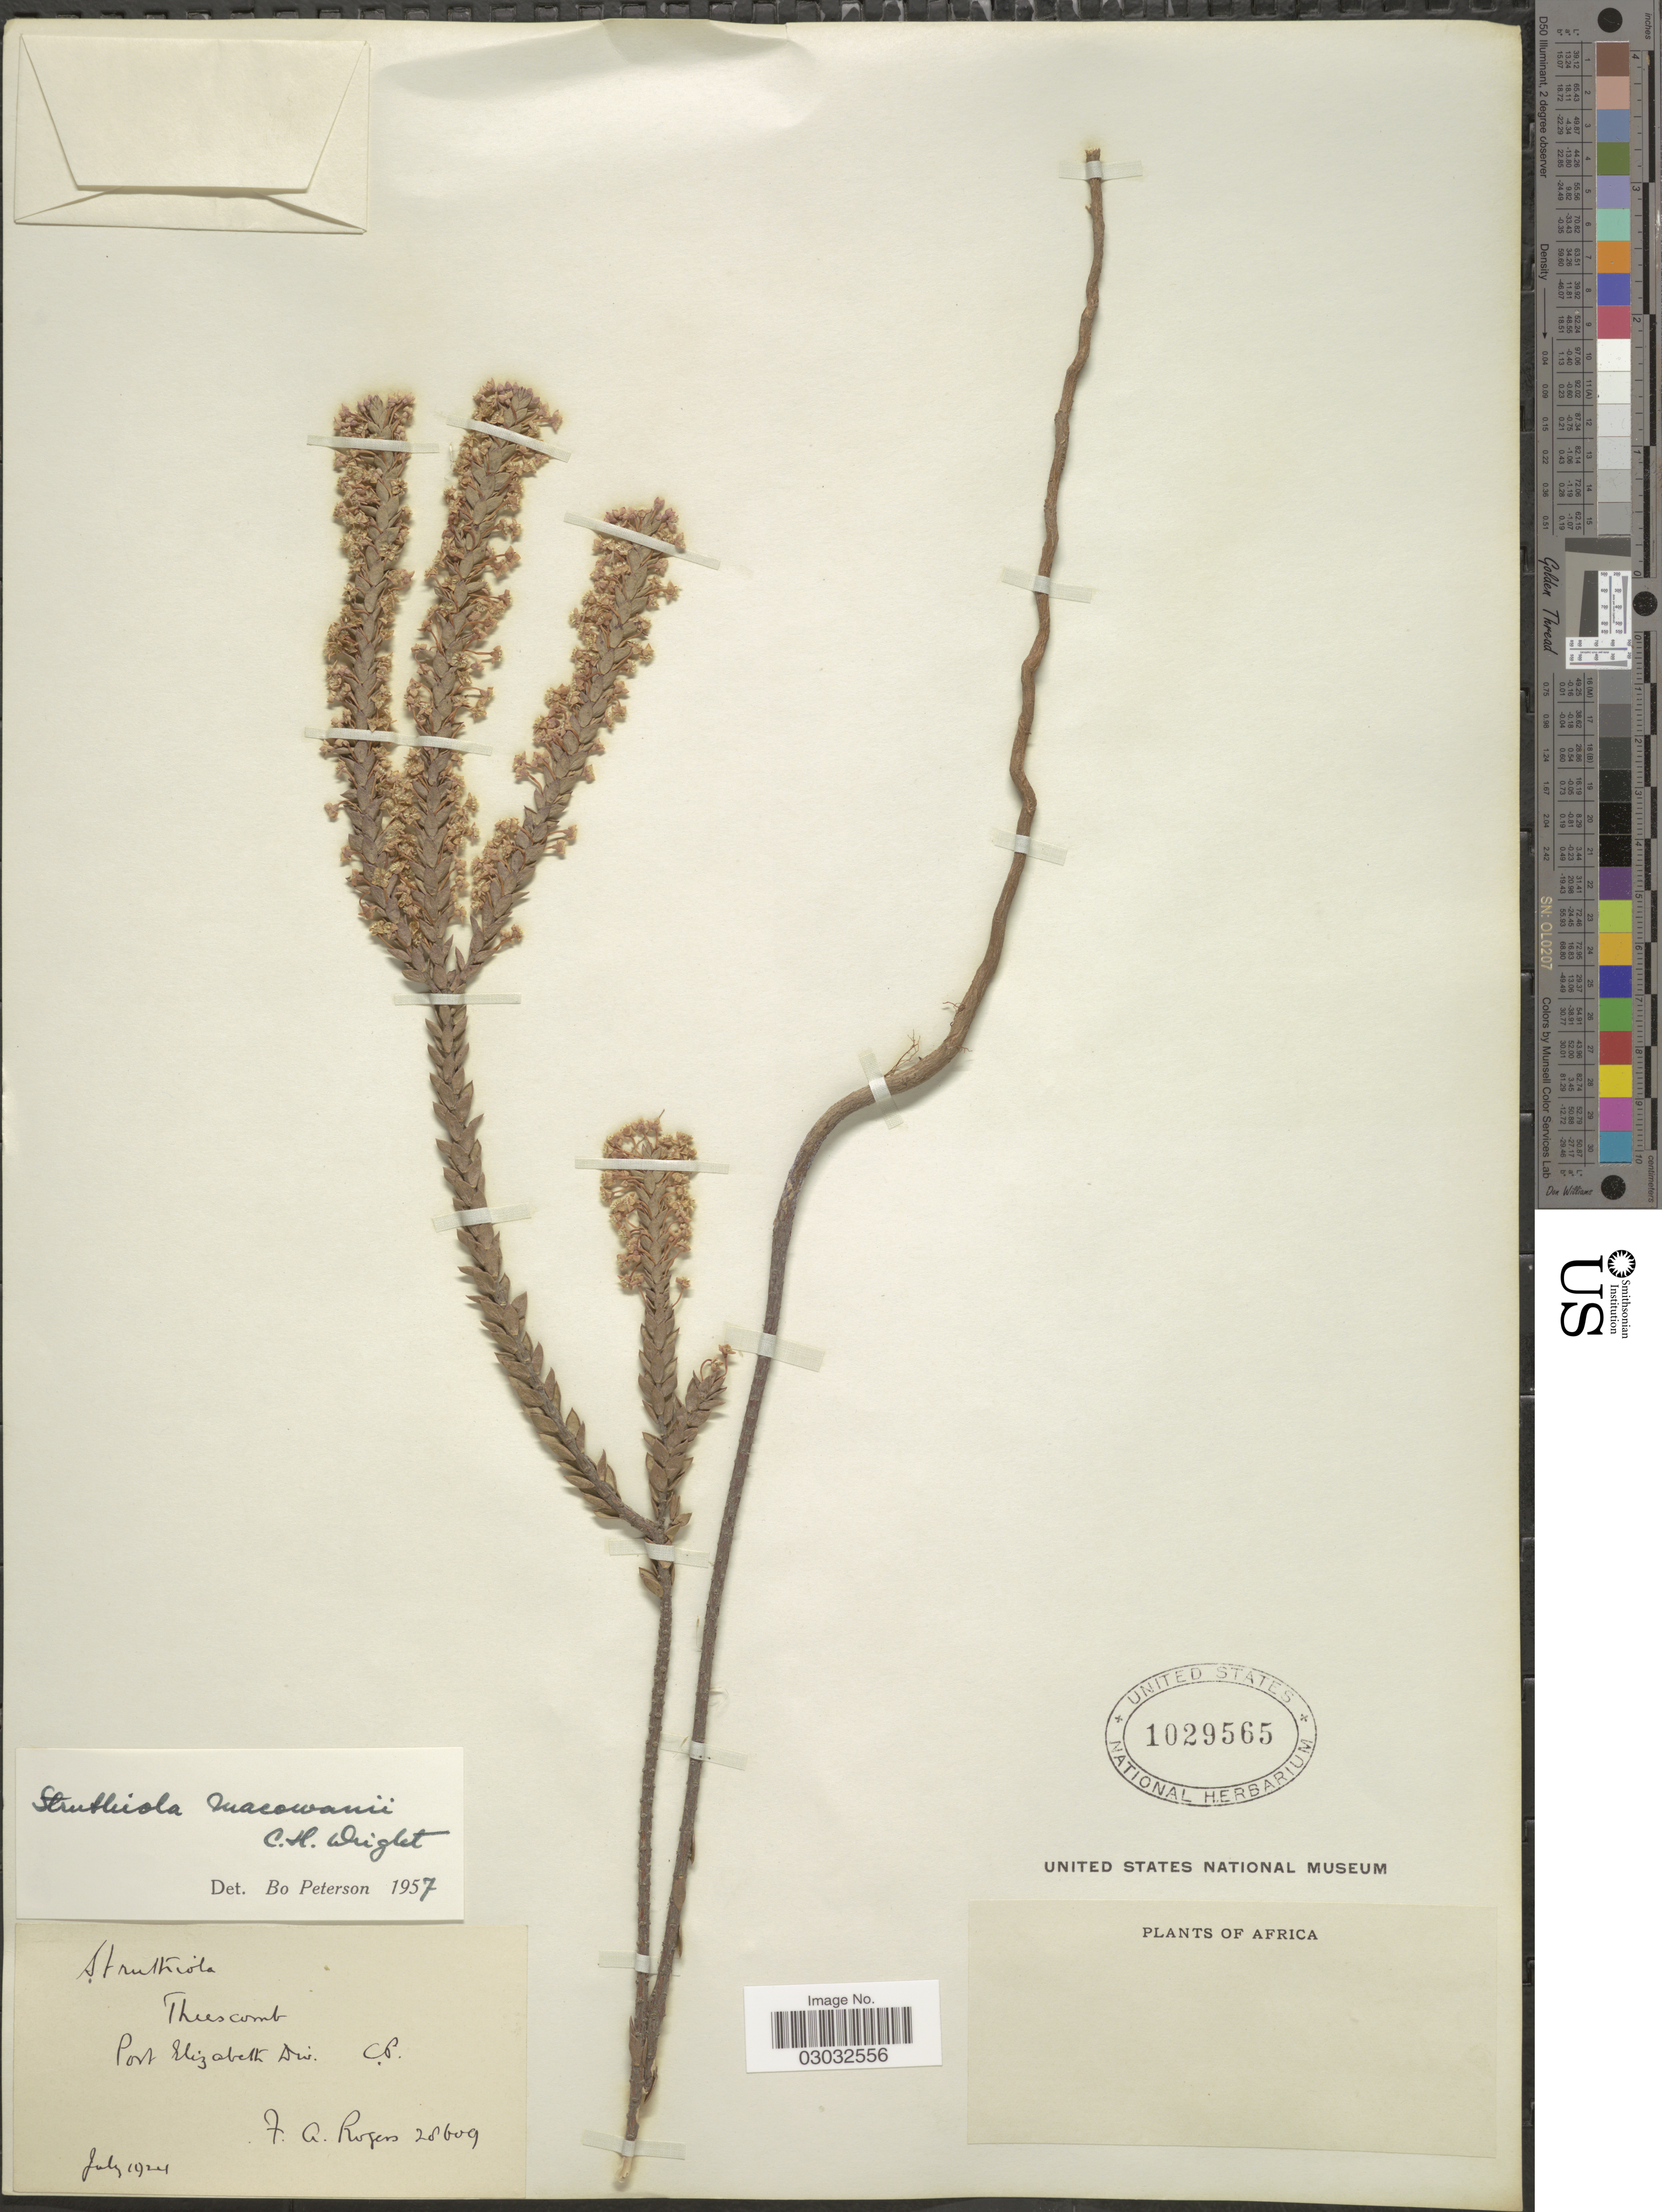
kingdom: Plantae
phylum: Tracheophyta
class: Magnoliopsida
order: Malvales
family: Thymelaeaceae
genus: Struthiola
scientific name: Struthiola macowanii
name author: C.H. Wright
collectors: F. A. Rogers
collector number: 28609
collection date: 1924-07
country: South Africa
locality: Thuscomb. Port Elizabeth Div. C.P.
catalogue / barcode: US 1029565